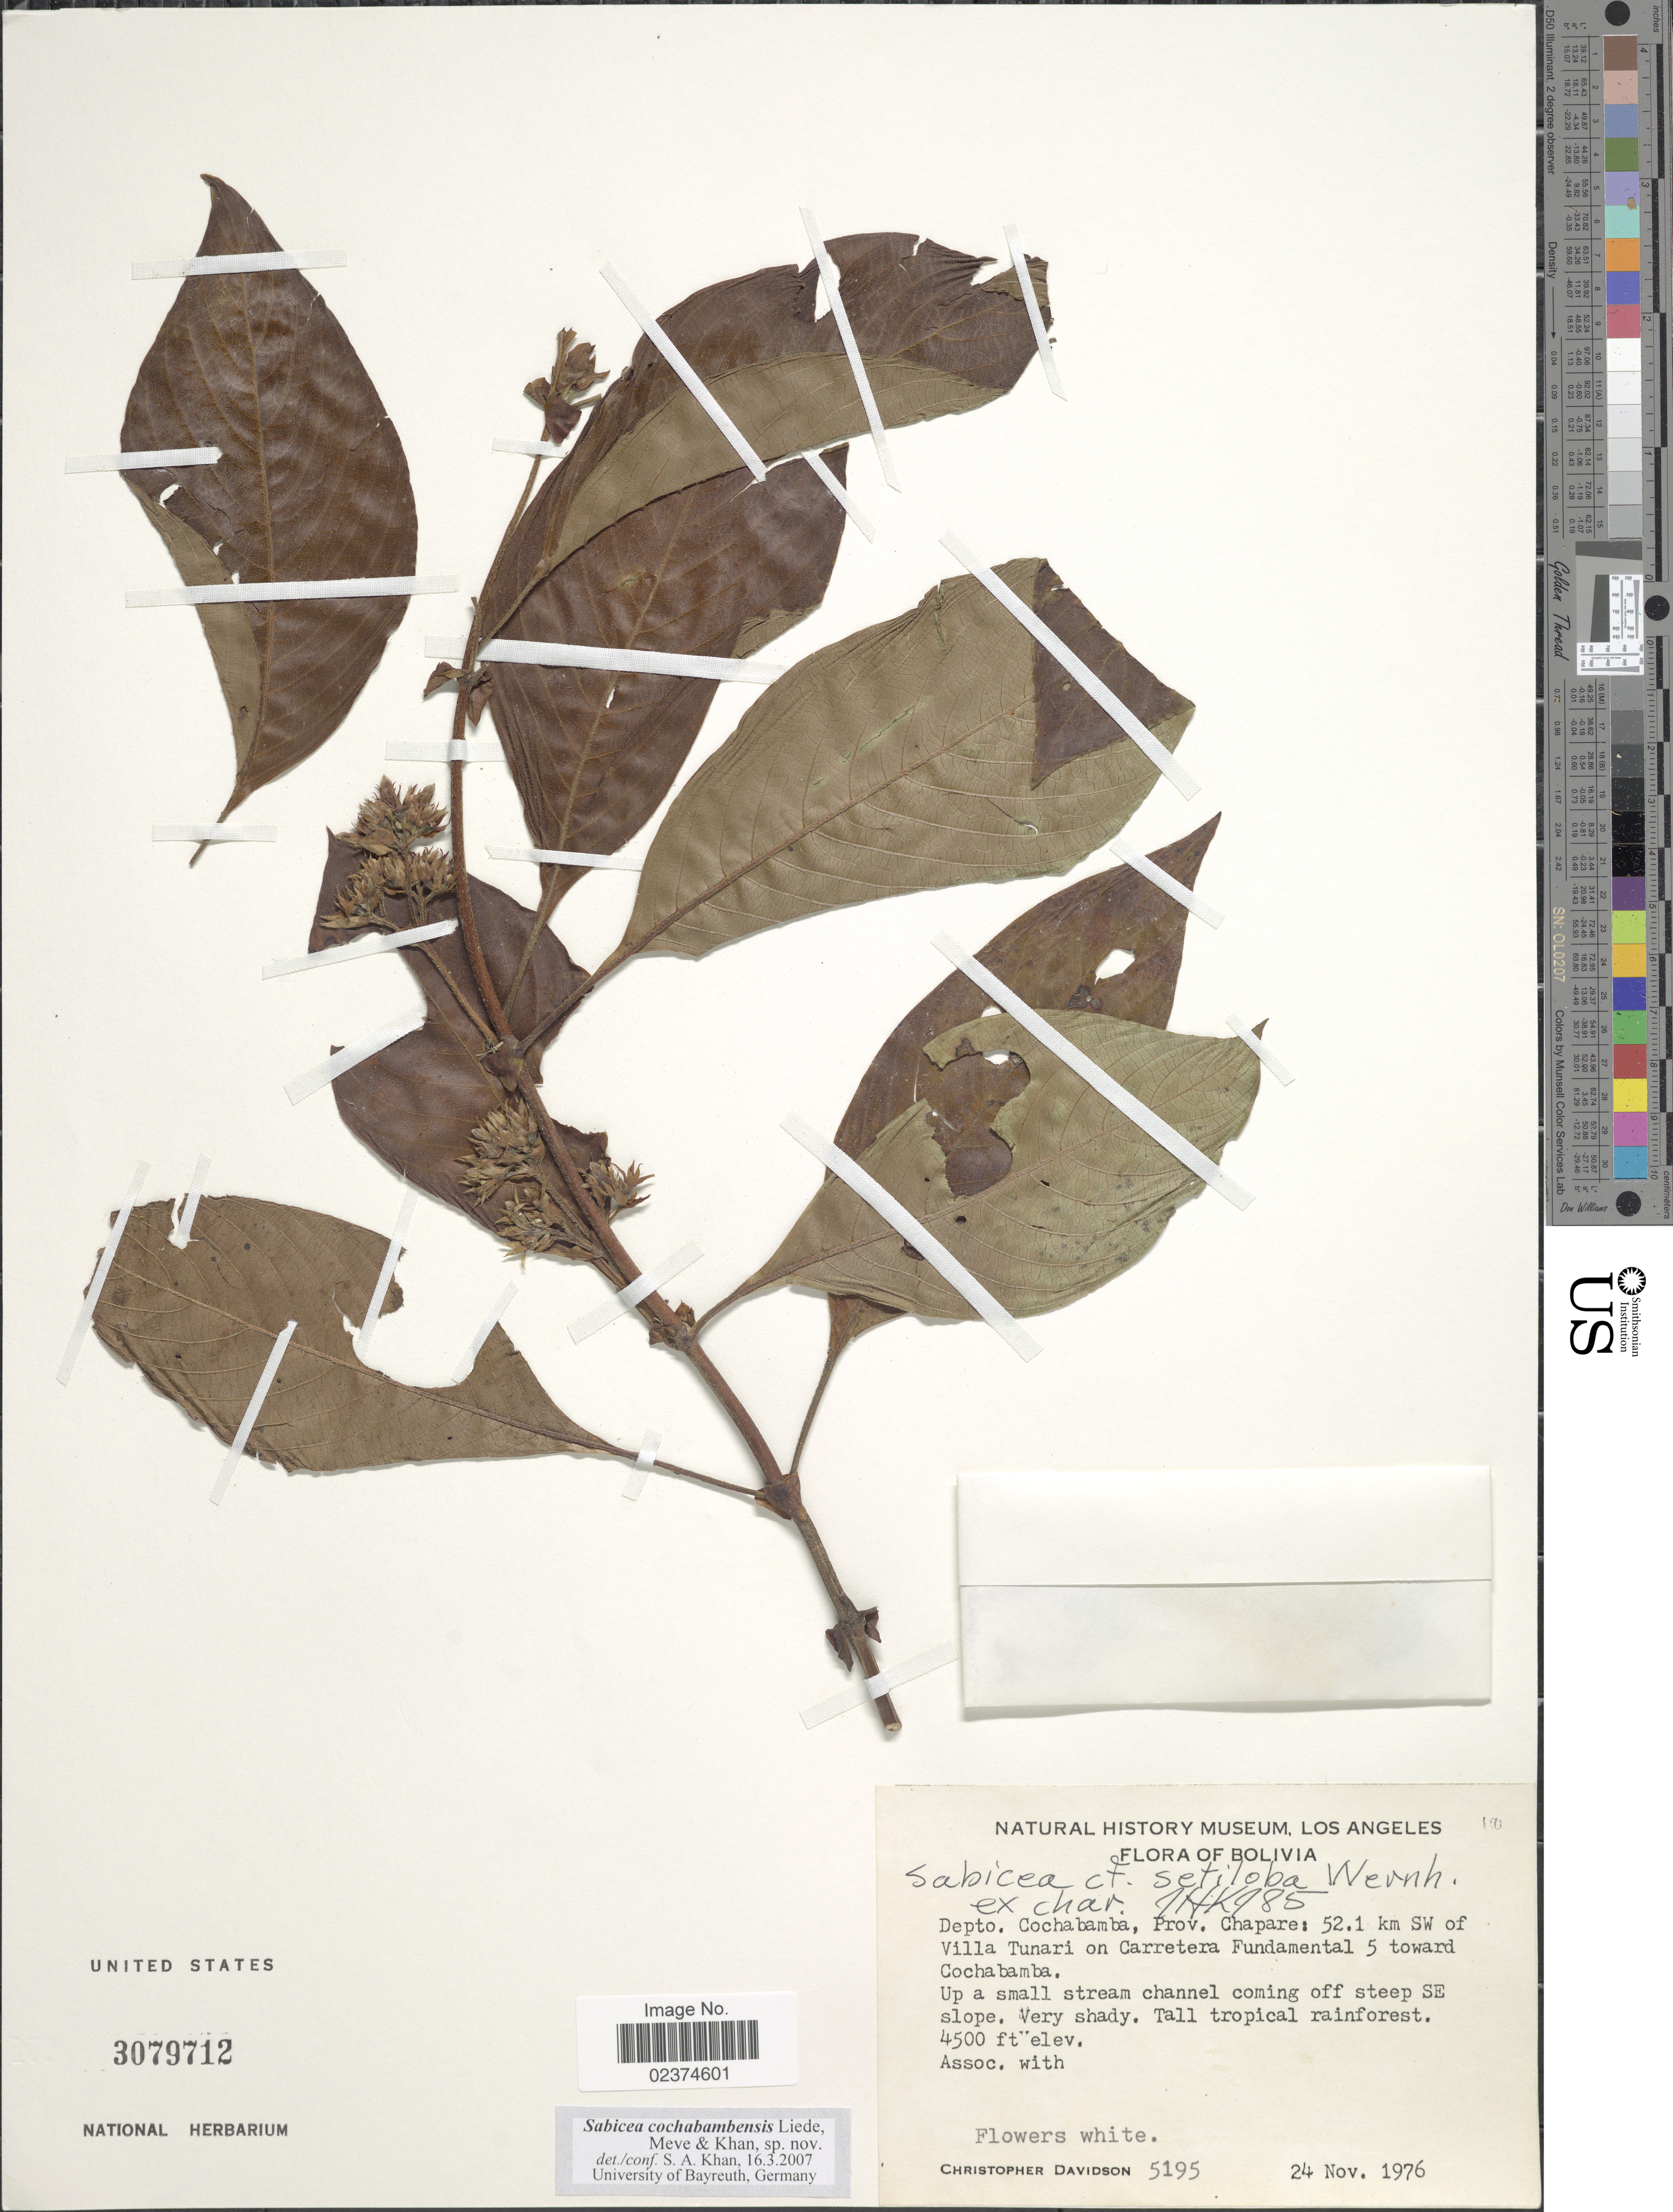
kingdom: Plantae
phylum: Tracheophyta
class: Magnoliopsida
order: Gentianales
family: Rubiaceae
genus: Sabicea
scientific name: Sabicea cochabambensis Liede-Schumann, Meve & Khan sp. nov. ined.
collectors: C. Davidson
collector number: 5195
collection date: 1976-11-24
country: Bolivia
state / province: Cochabamba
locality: Prov. Chapare: 52.1 km SW of Villa Tunari on Carretera Fundamental 5 toward Cochabamba, up a small stream channel coming off steep SE slope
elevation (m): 1372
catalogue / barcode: US 3079712